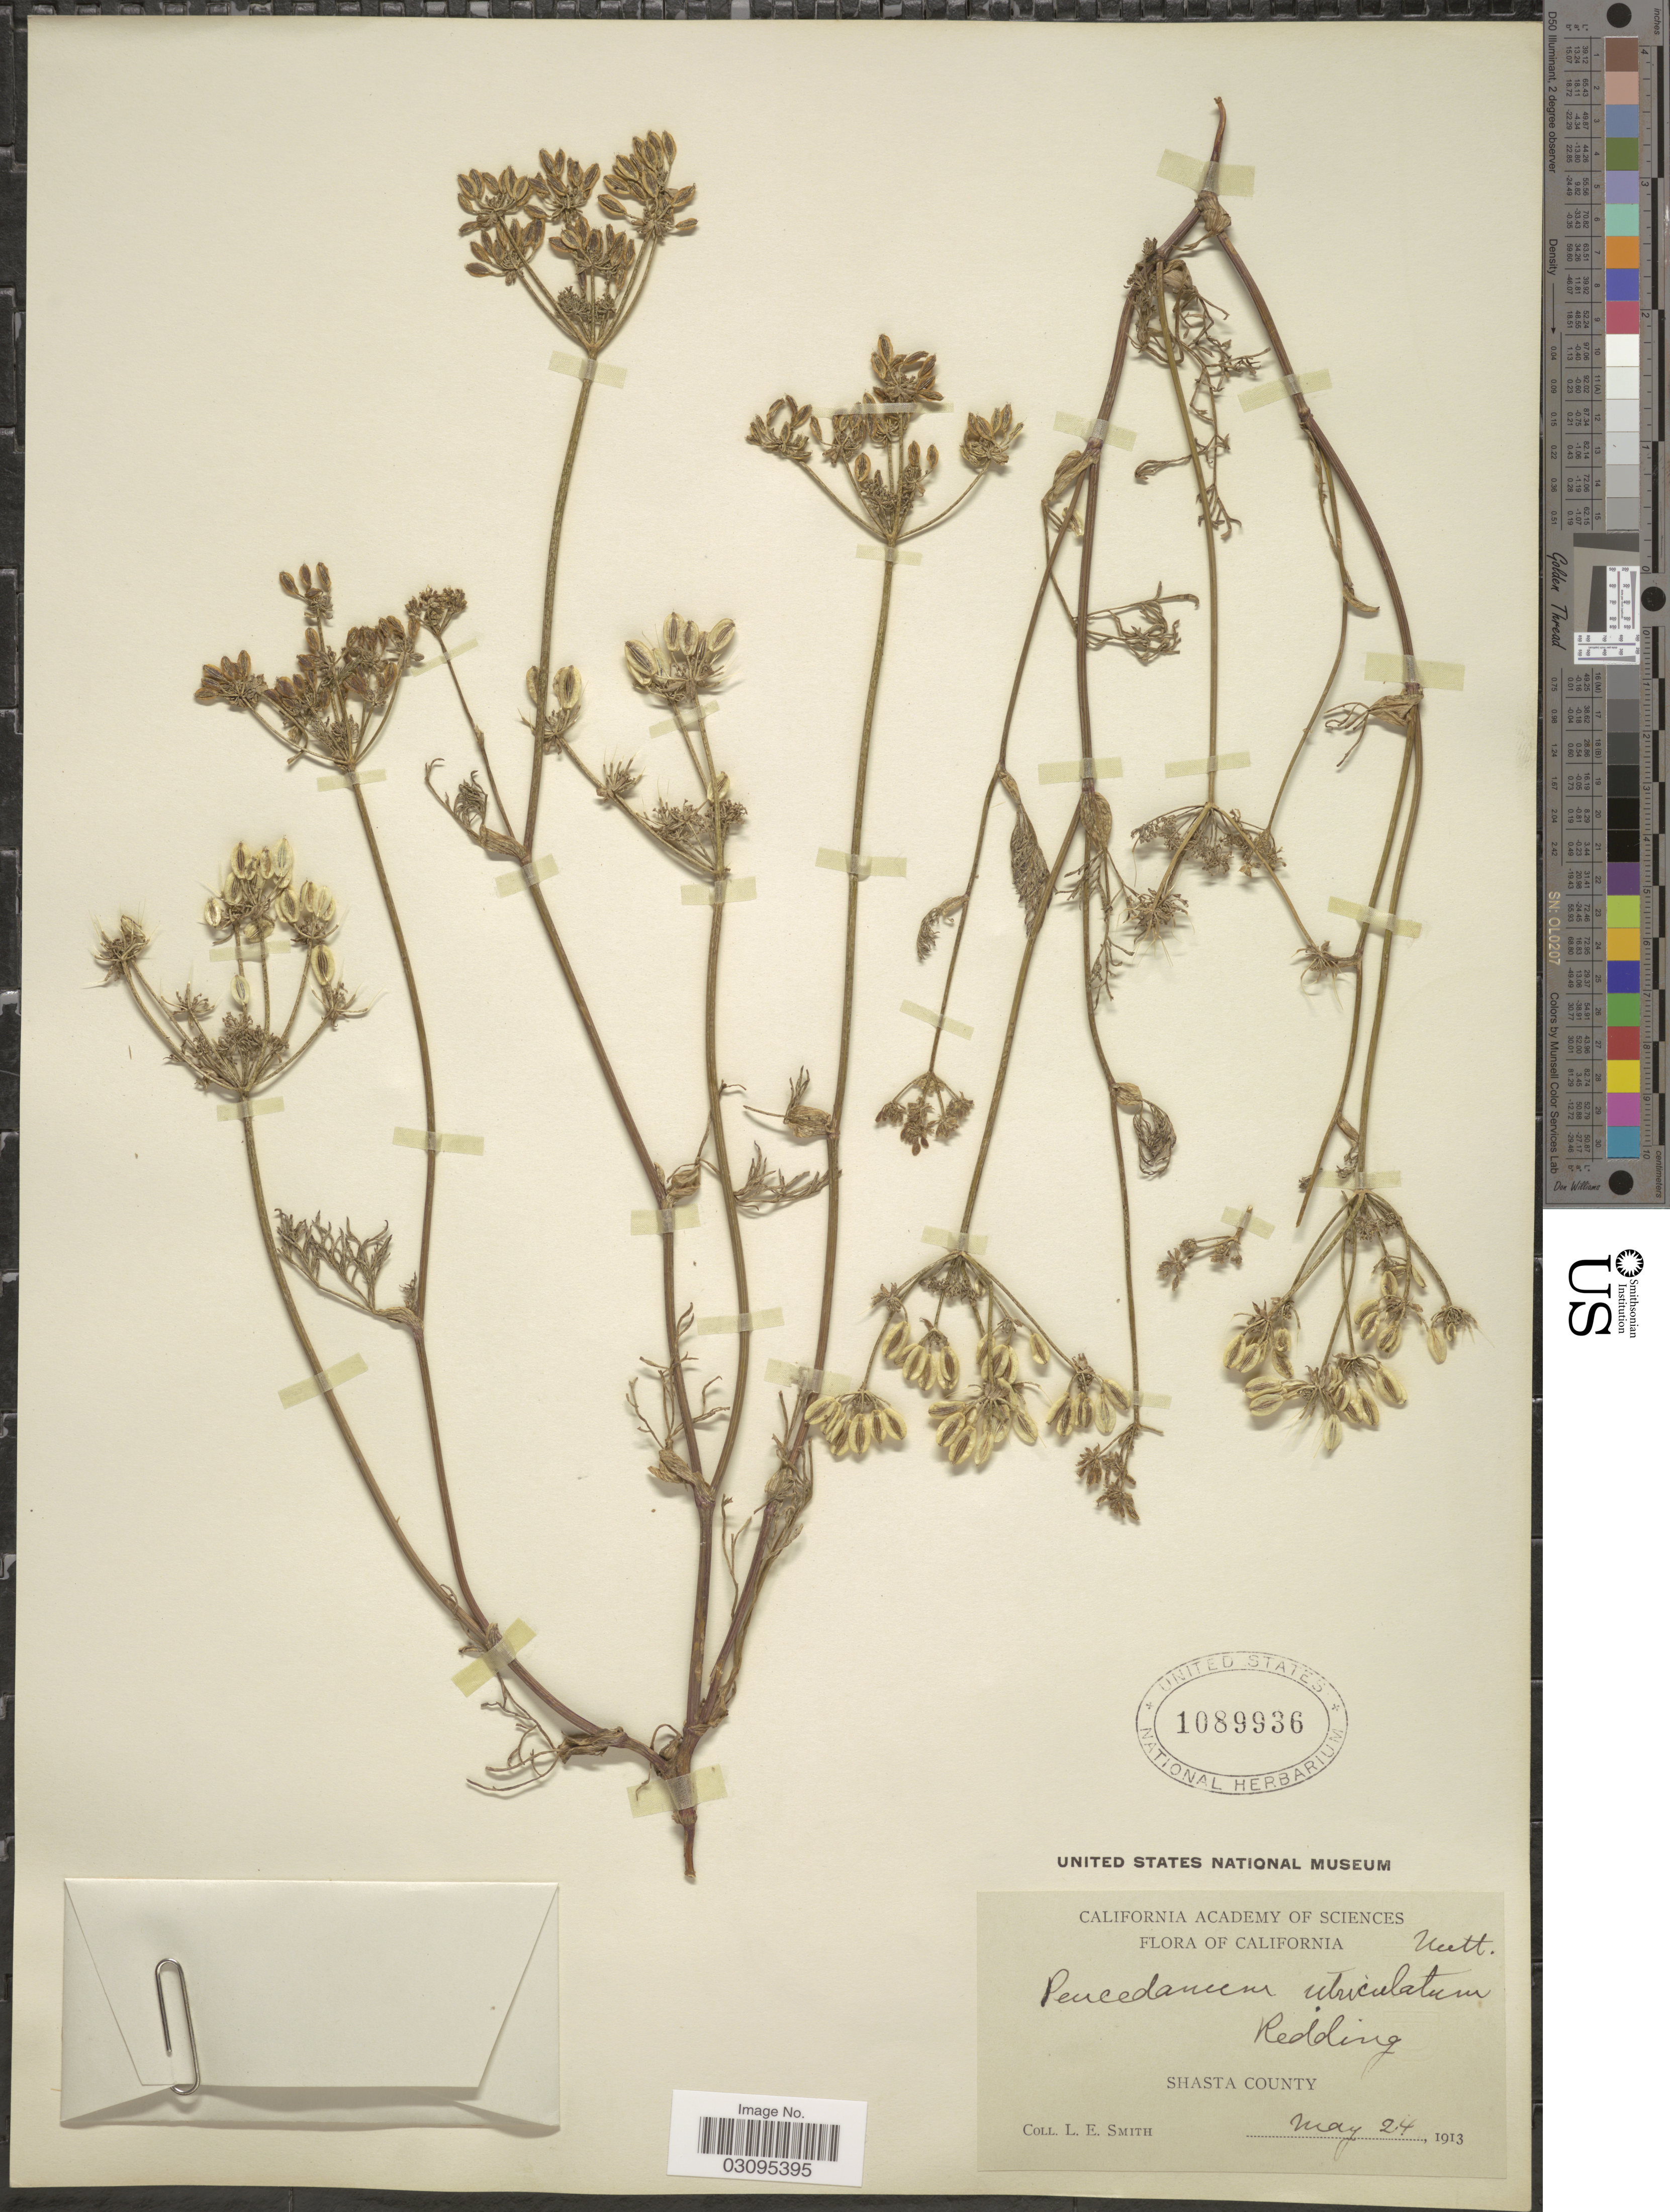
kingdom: Plantae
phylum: Tracheophyta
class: Magnoliopsida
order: Apiales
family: Apiaceae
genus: Lomatium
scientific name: Lomatium utriculatum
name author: (Nutt. ex Torr. & A. Gray) J.M. Coult. & Rose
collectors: L. E. Smith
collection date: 1913-05-24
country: United States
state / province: California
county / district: Shasta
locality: Shasta County.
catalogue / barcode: US 1089936